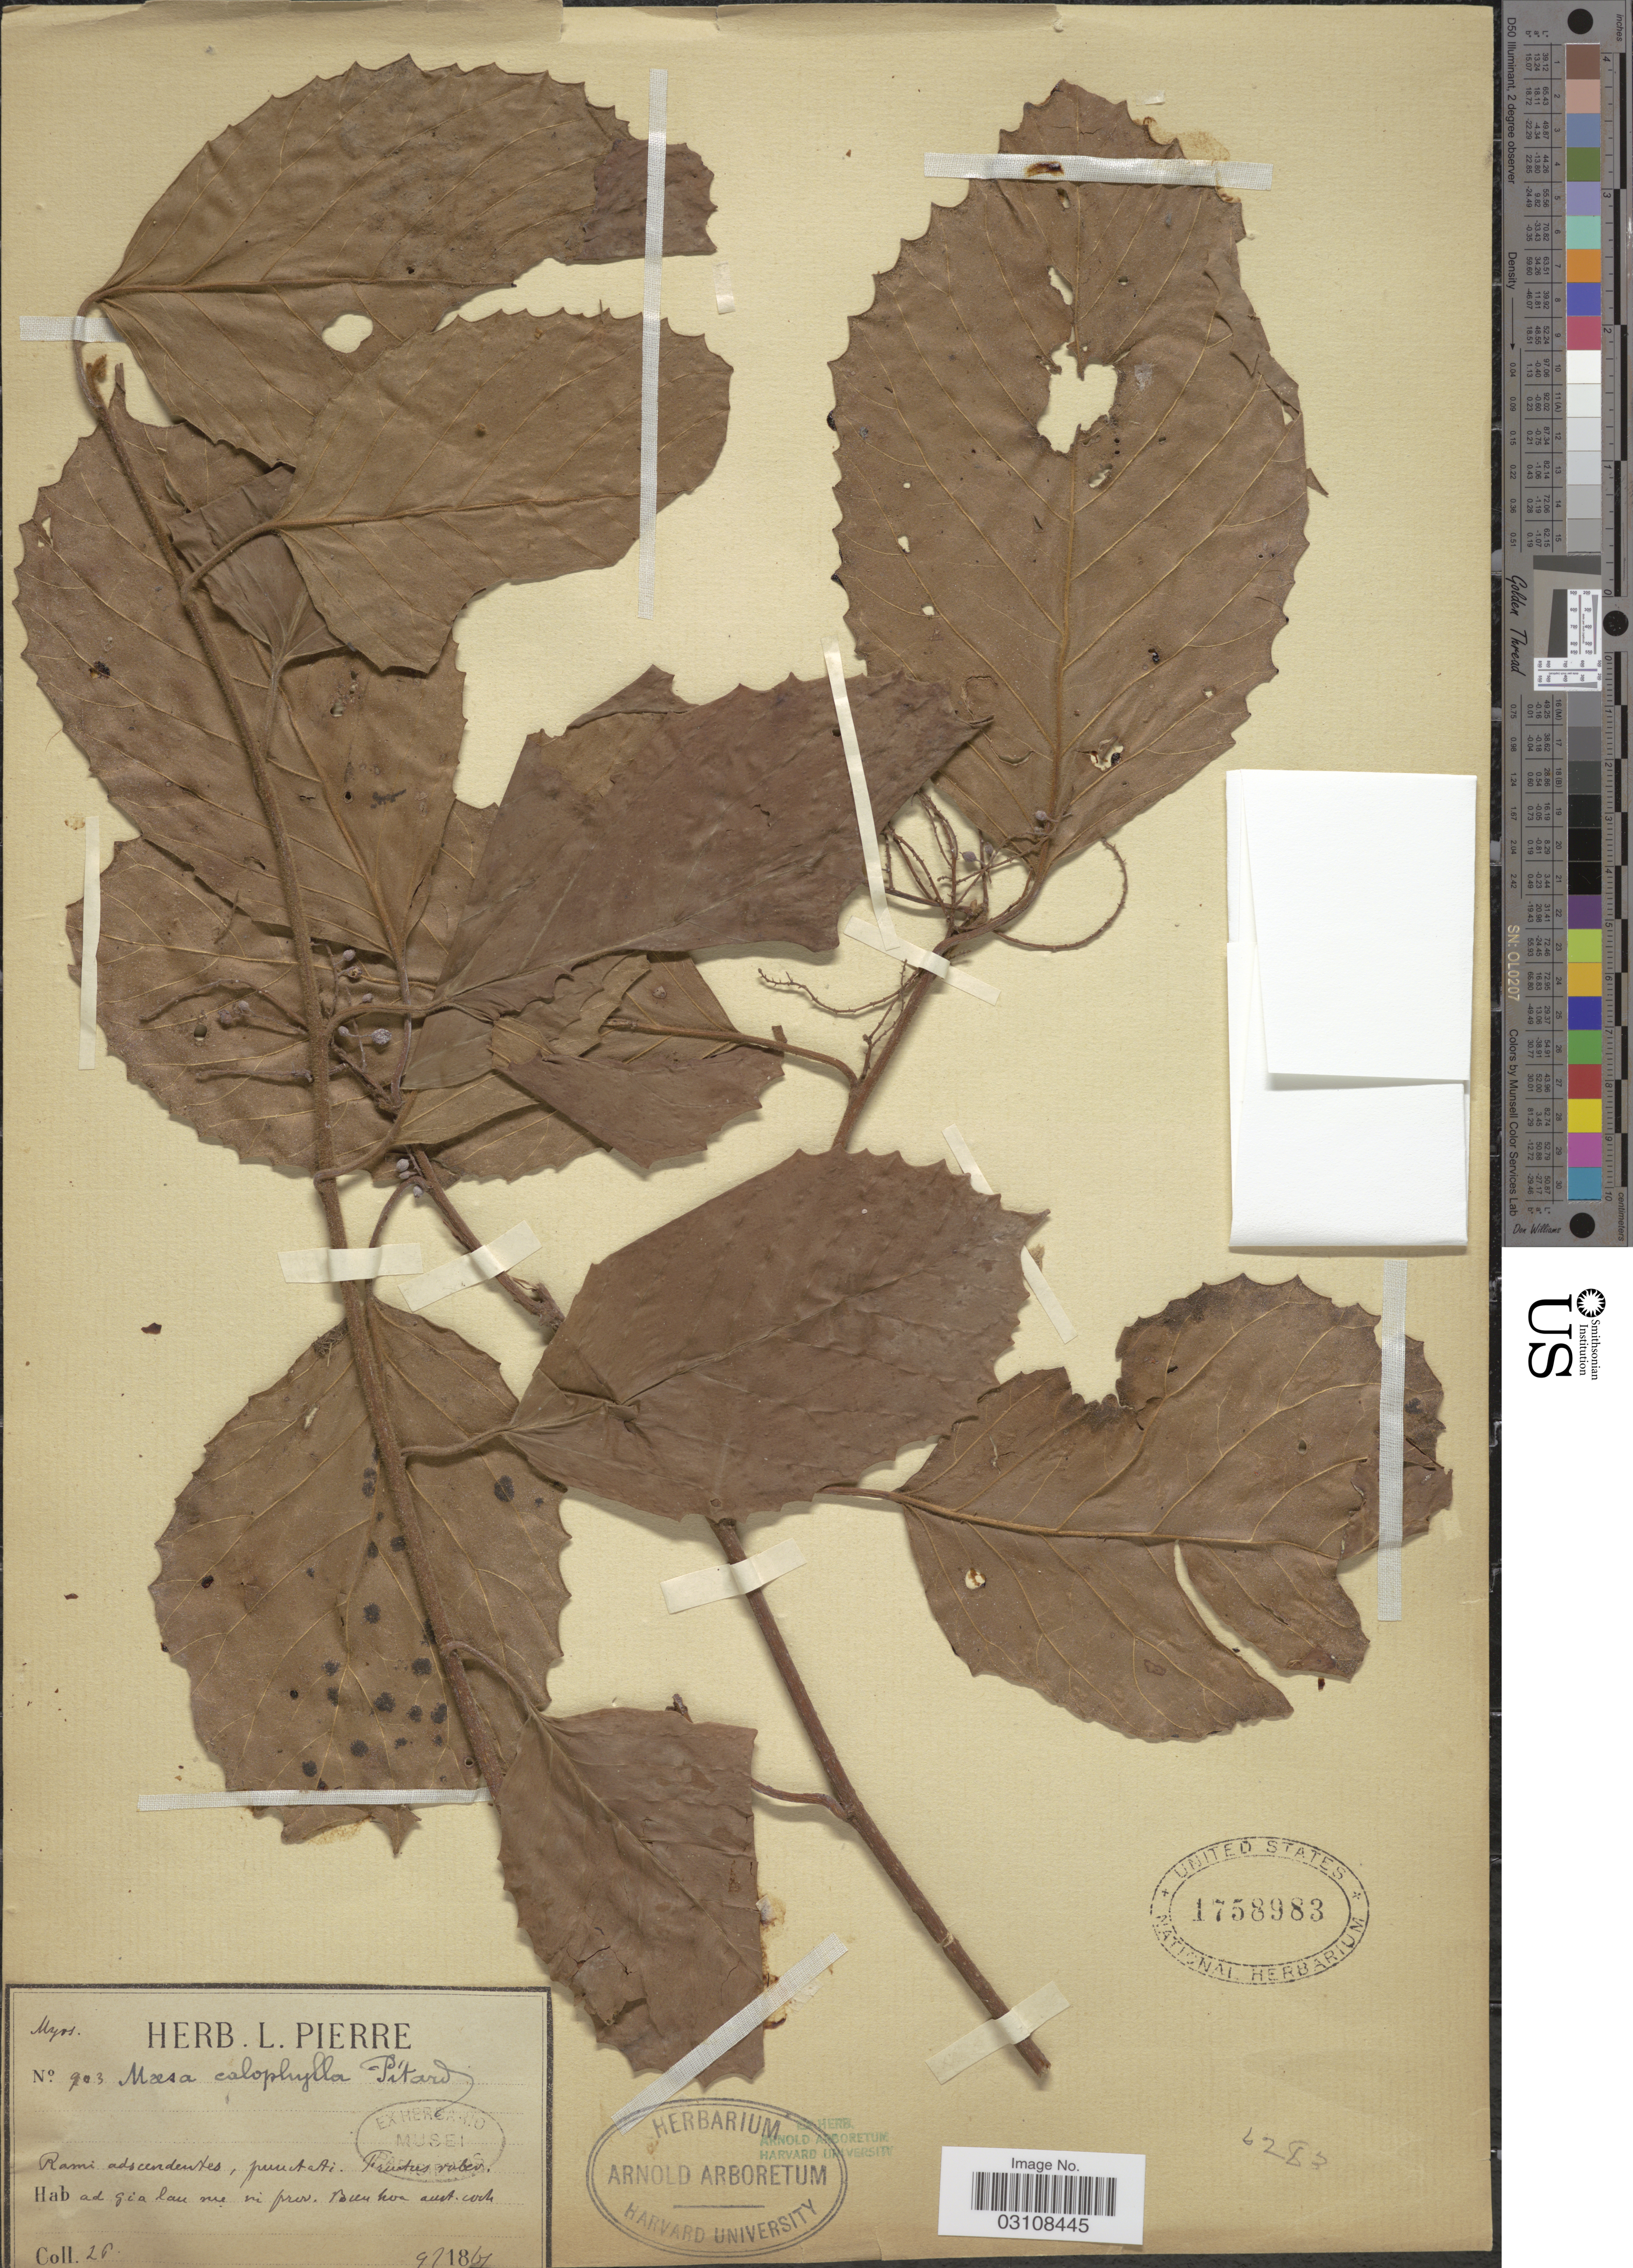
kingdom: Plantae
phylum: Tracheophyta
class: Magnoliopsida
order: Ericales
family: Primulaceae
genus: Maesa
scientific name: Maesa calophylla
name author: Pit.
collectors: L. Pierre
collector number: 903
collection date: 1861-09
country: Vietnam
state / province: Hoa Binh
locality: Ad gia lau nie ni pres. Bien hoa aust. coch.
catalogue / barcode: US 1758983